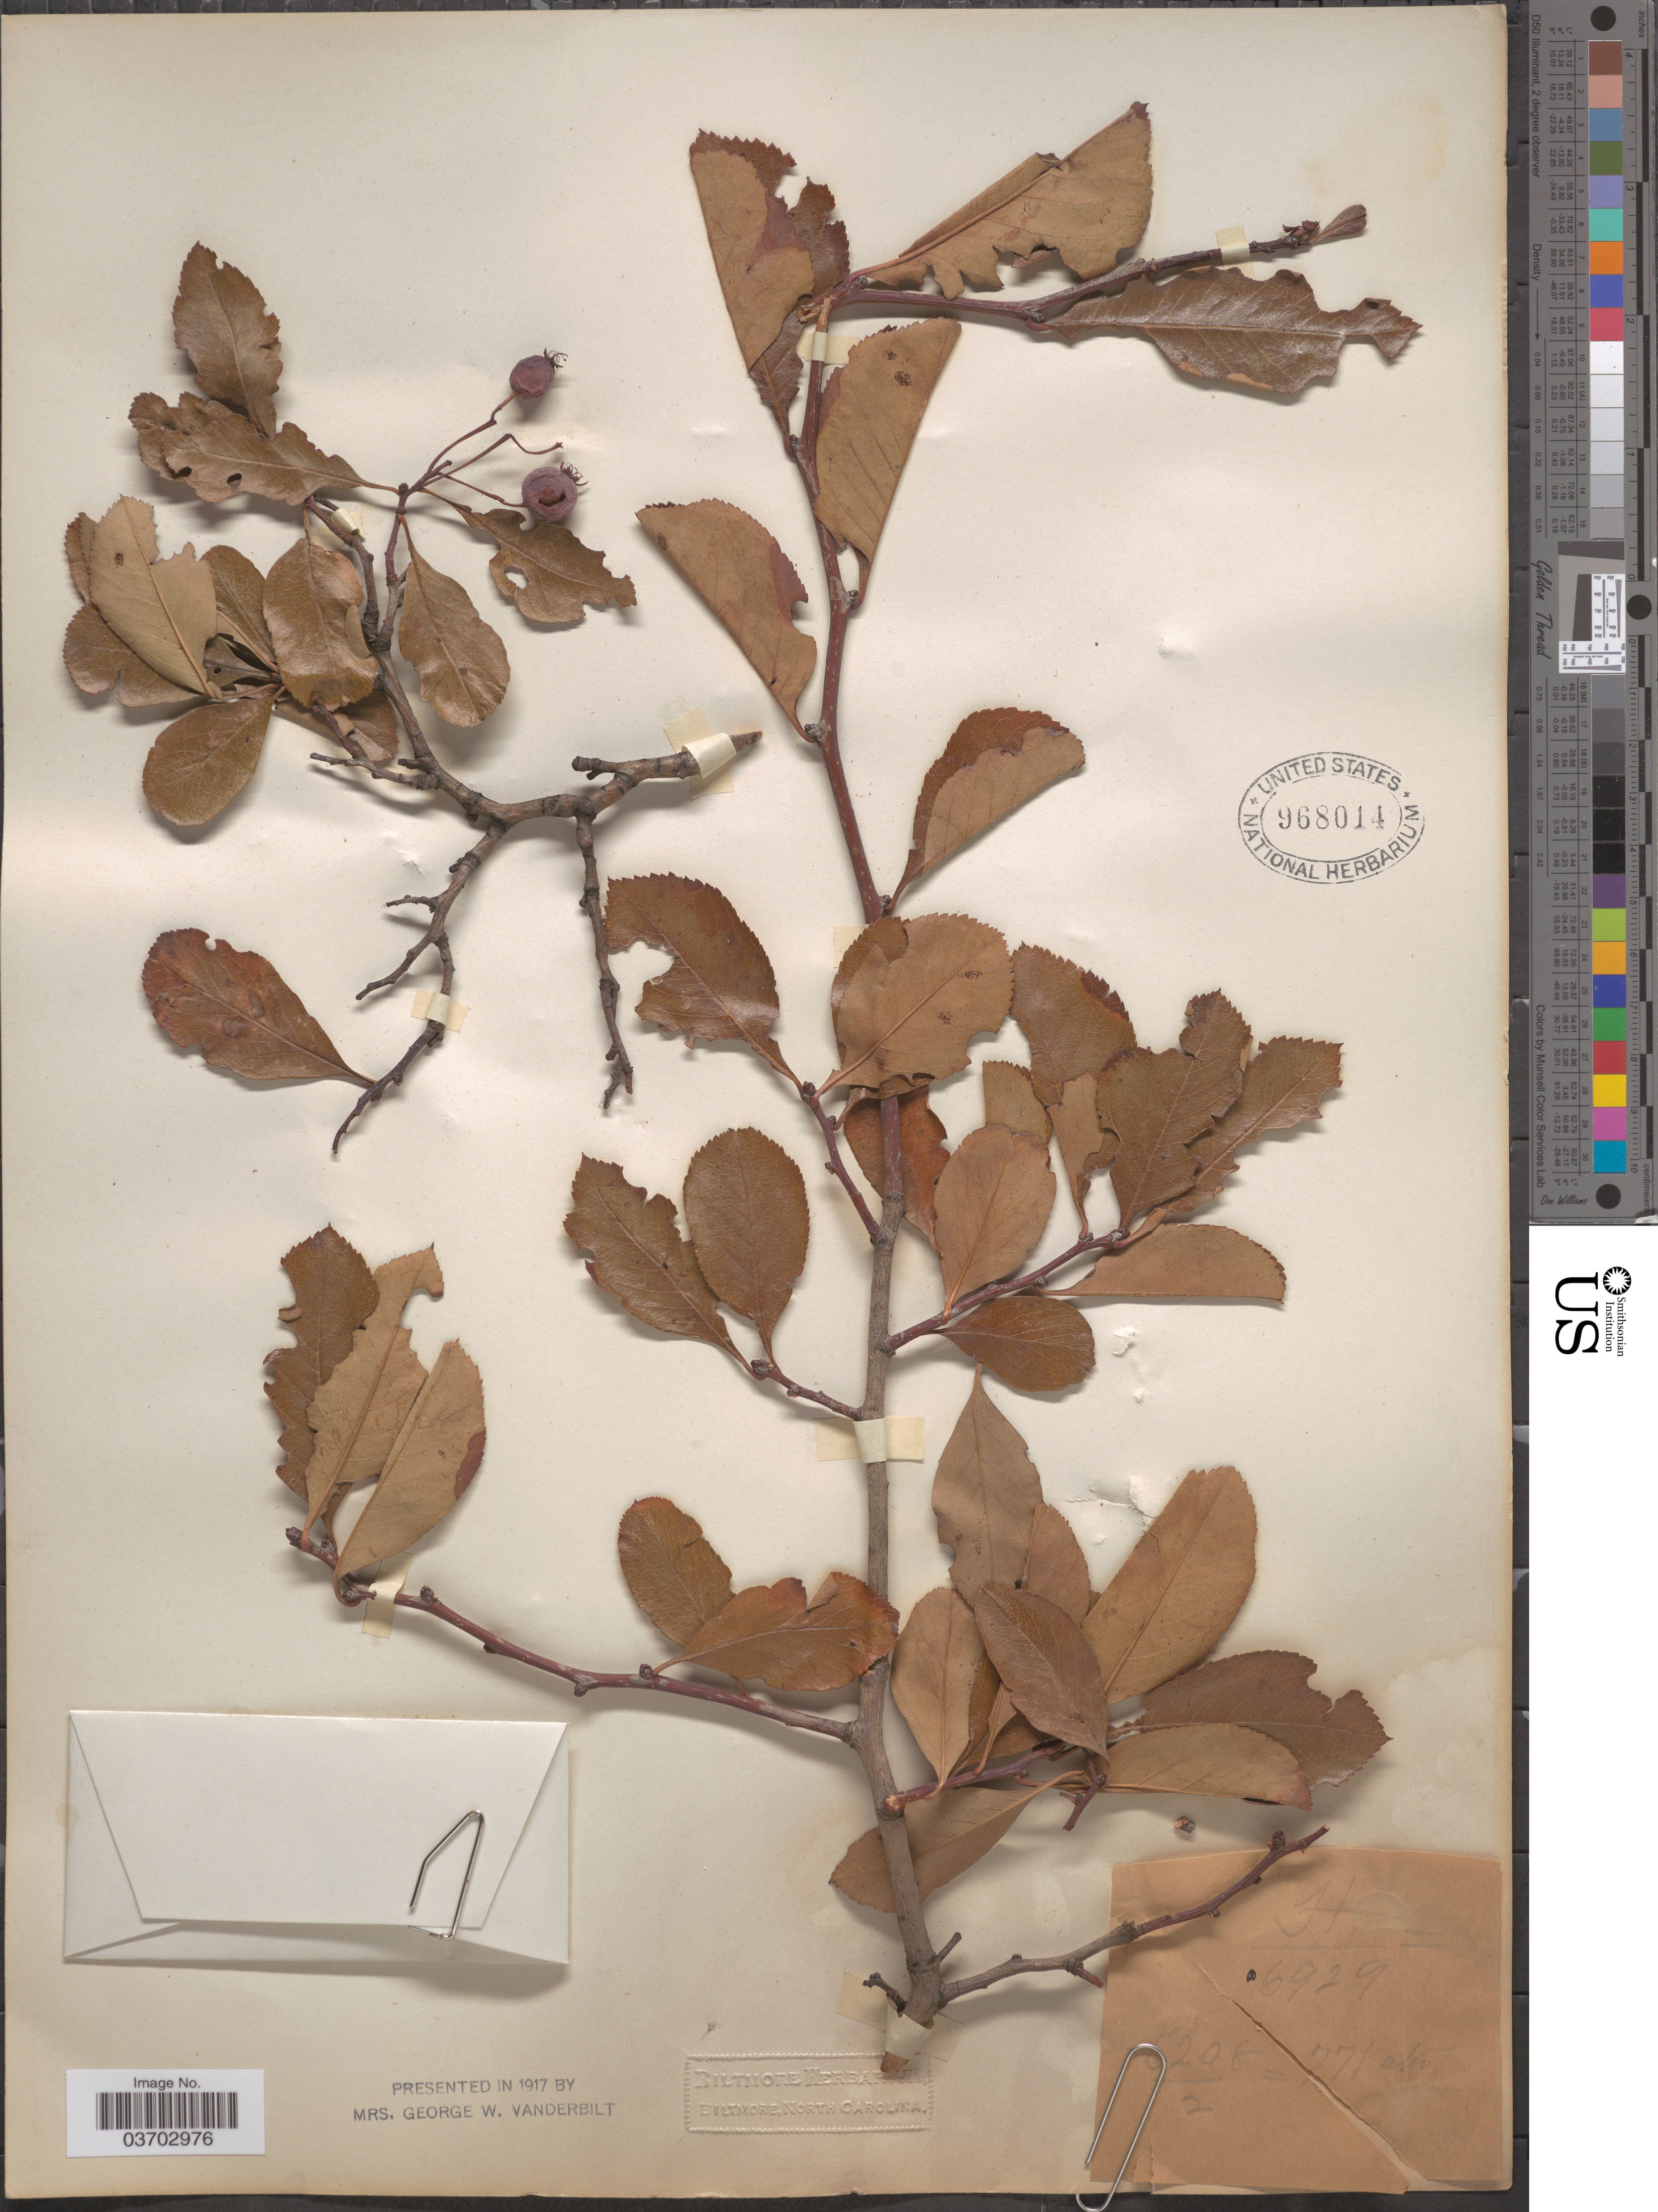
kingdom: Plantae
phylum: Tracheophyta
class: Magnoliopsida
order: Rosales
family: Rosaceae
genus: Crataegus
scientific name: Crataegus sp.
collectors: ex herb. Biltmore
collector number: H/6929/6208/2=711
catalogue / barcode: US 968014